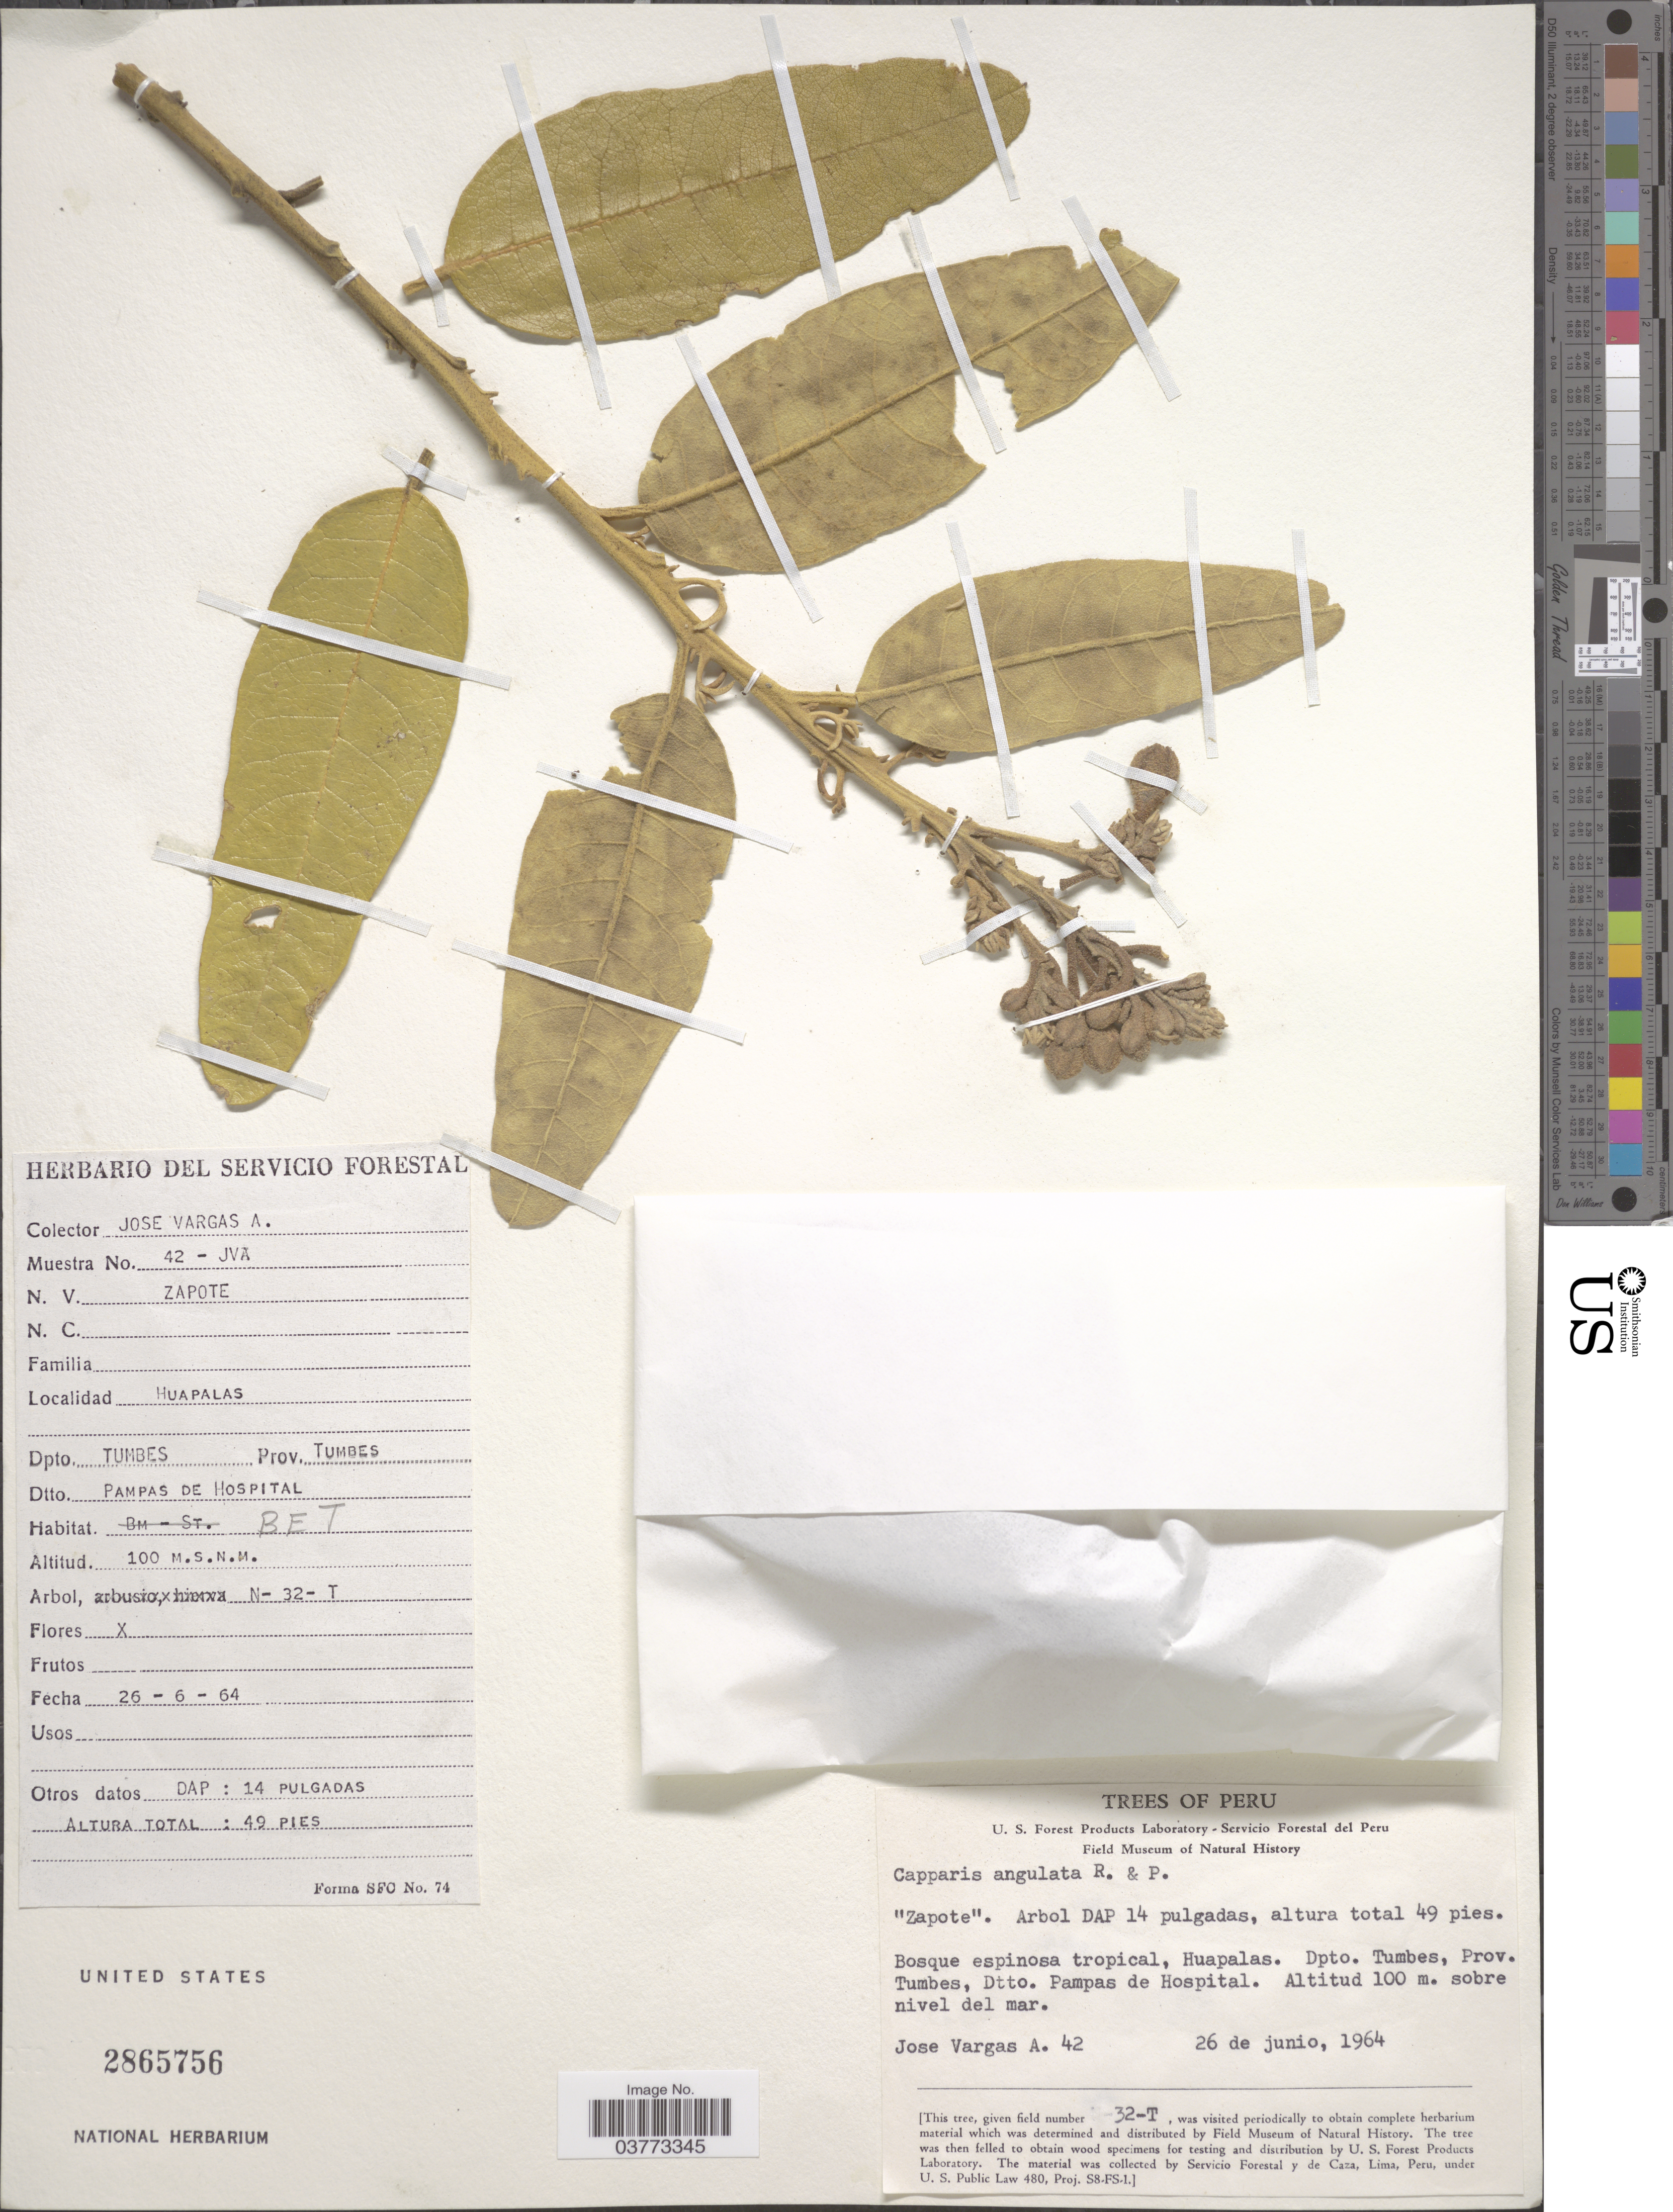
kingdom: Plantae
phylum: Tracheophyta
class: Magnoliopsida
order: Brassicales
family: Capparaceae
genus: Colicodendron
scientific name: Colicodendron angulatum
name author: (Ruiz & Pav. ex DC.) Hutch.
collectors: J. Vargas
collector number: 42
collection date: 1964-06-26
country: Peru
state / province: Tumbes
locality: Bosque espinosa tropical, Huapalas. Dpto. Tumbes. Dtto. Pampas de Hospital.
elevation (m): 100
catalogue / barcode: US 2865756